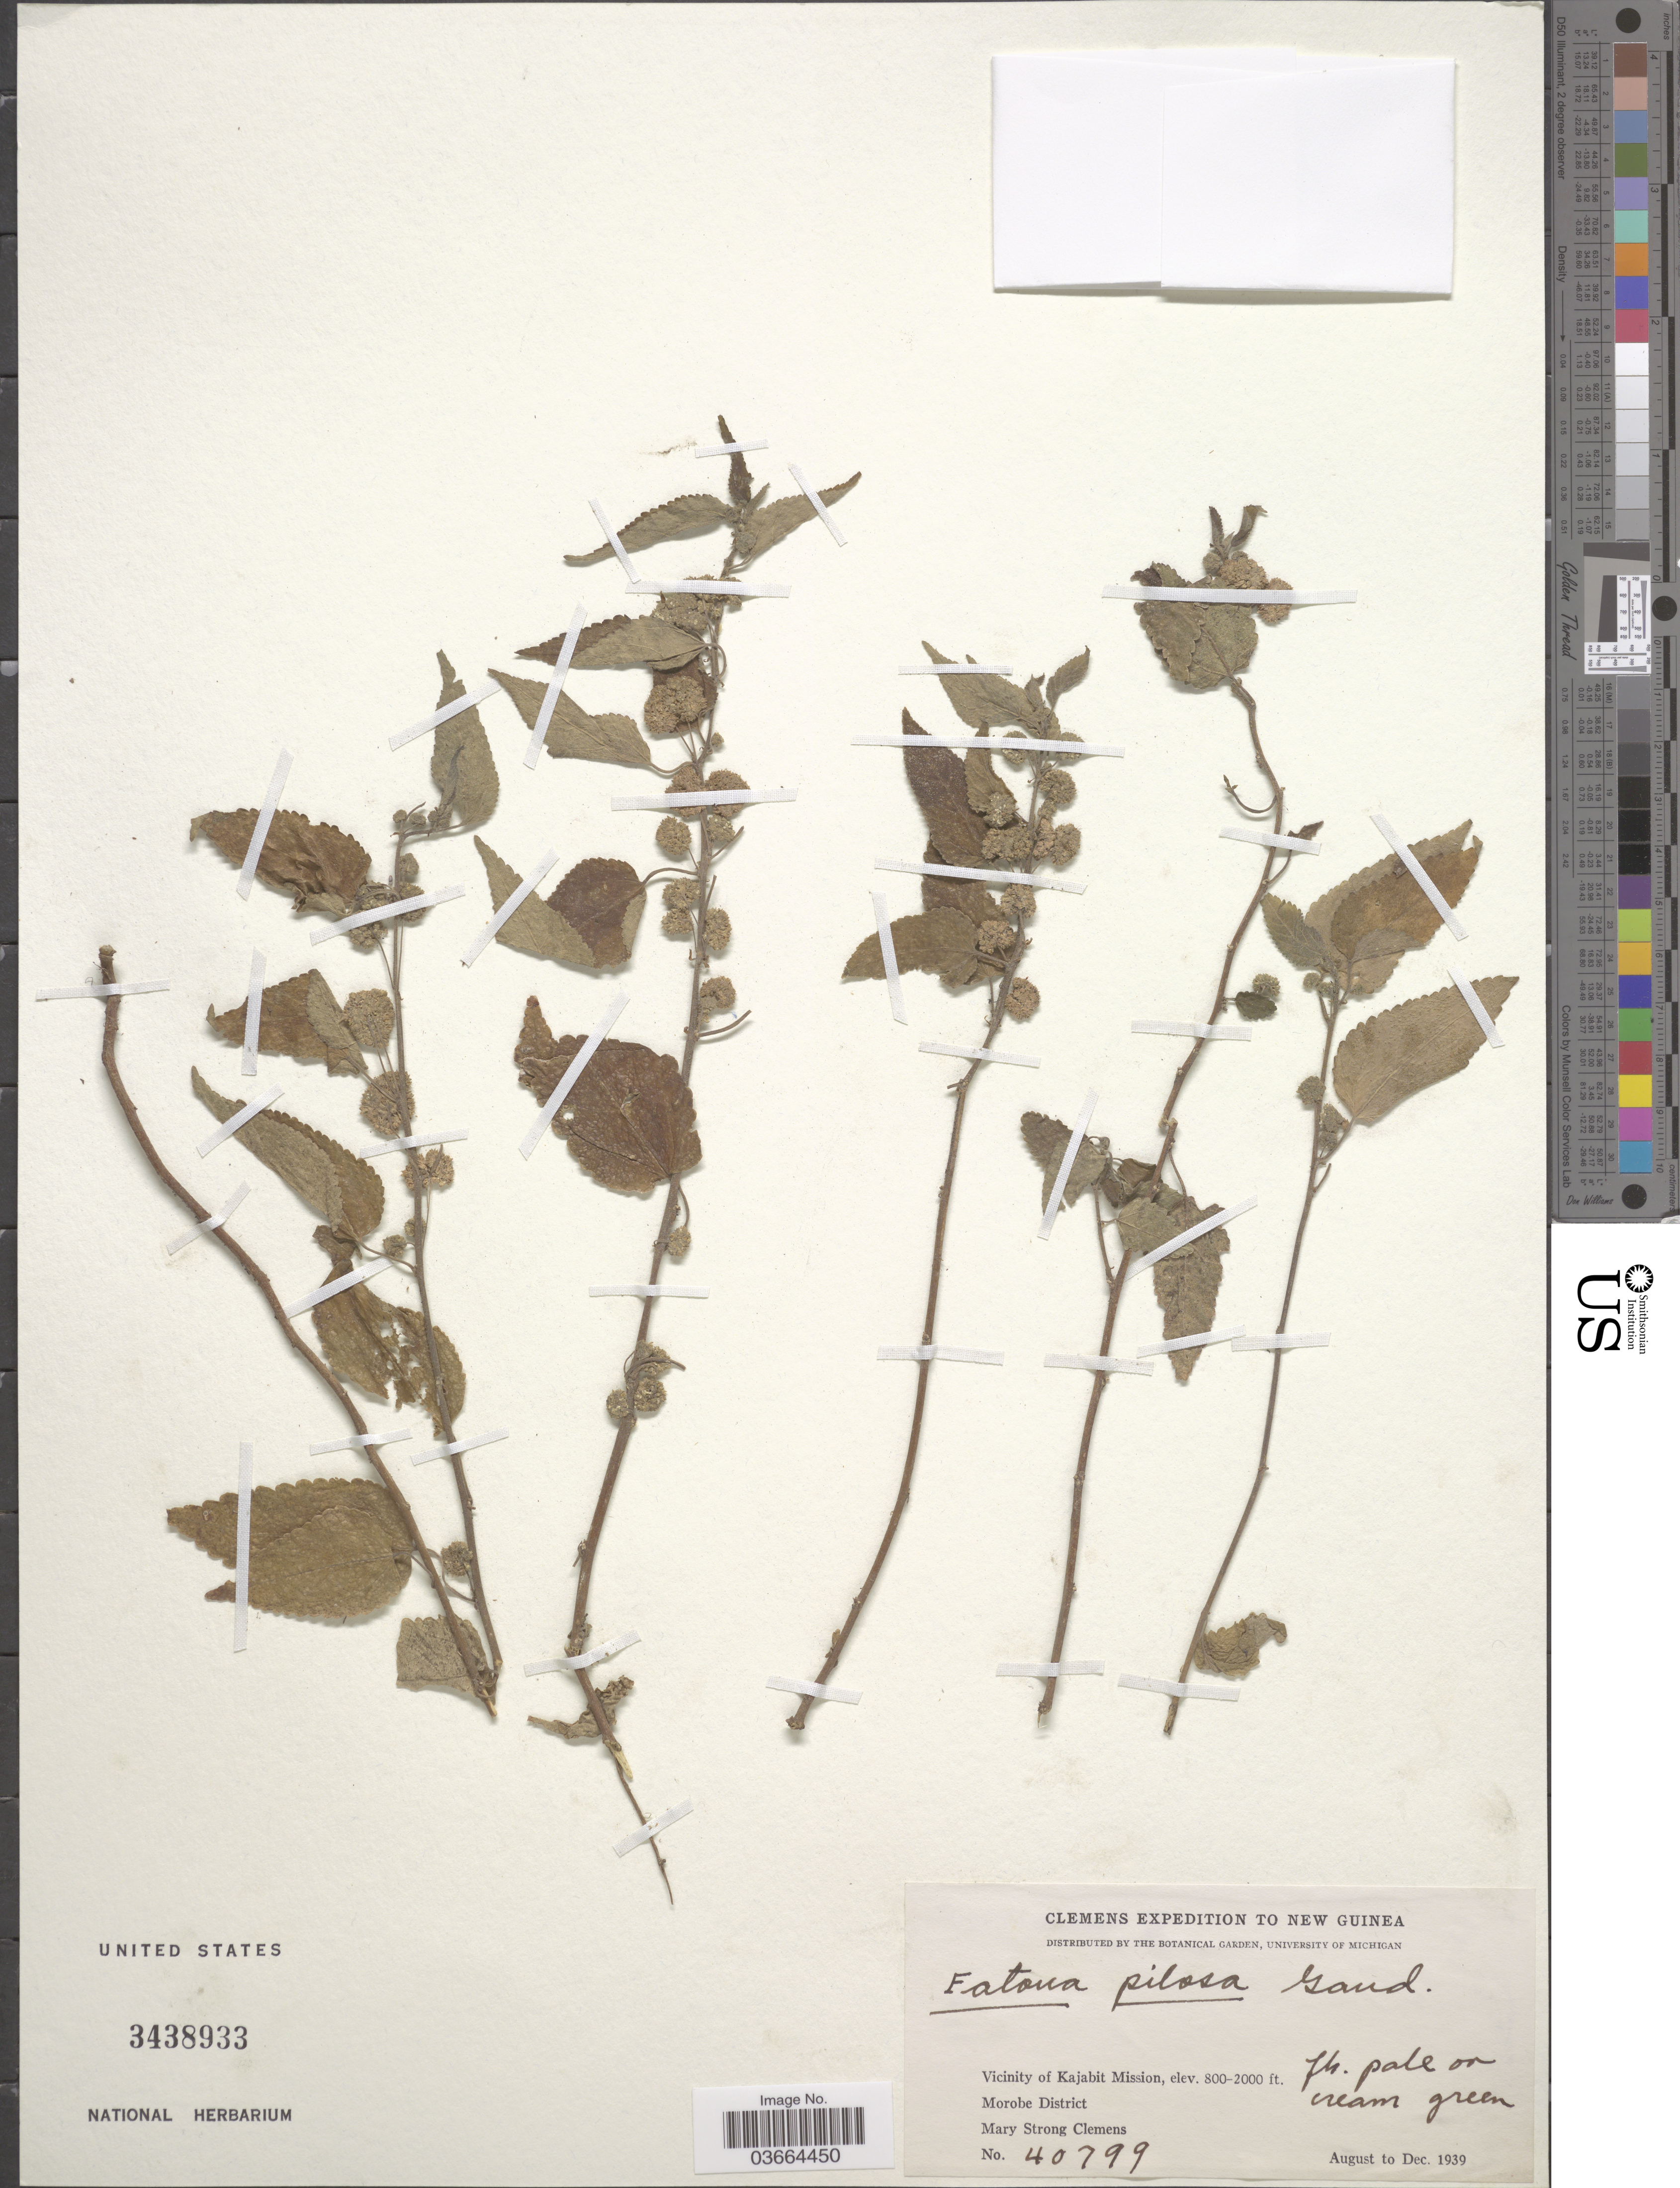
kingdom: Plantae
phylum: Tracheophyta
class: Magnoliopsida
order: Rosales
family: Moraceae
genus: Fatoua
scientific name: Fatoua pilosa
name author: Gaudich.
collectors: M. S. Clemens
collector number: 40799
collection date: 1939-08/1939-12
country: Papua New Guinea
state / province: Morobe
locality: New Guinea. Vicinity of Kajabit Mission, Morobe District.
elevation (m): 244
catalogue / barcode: US 3438933